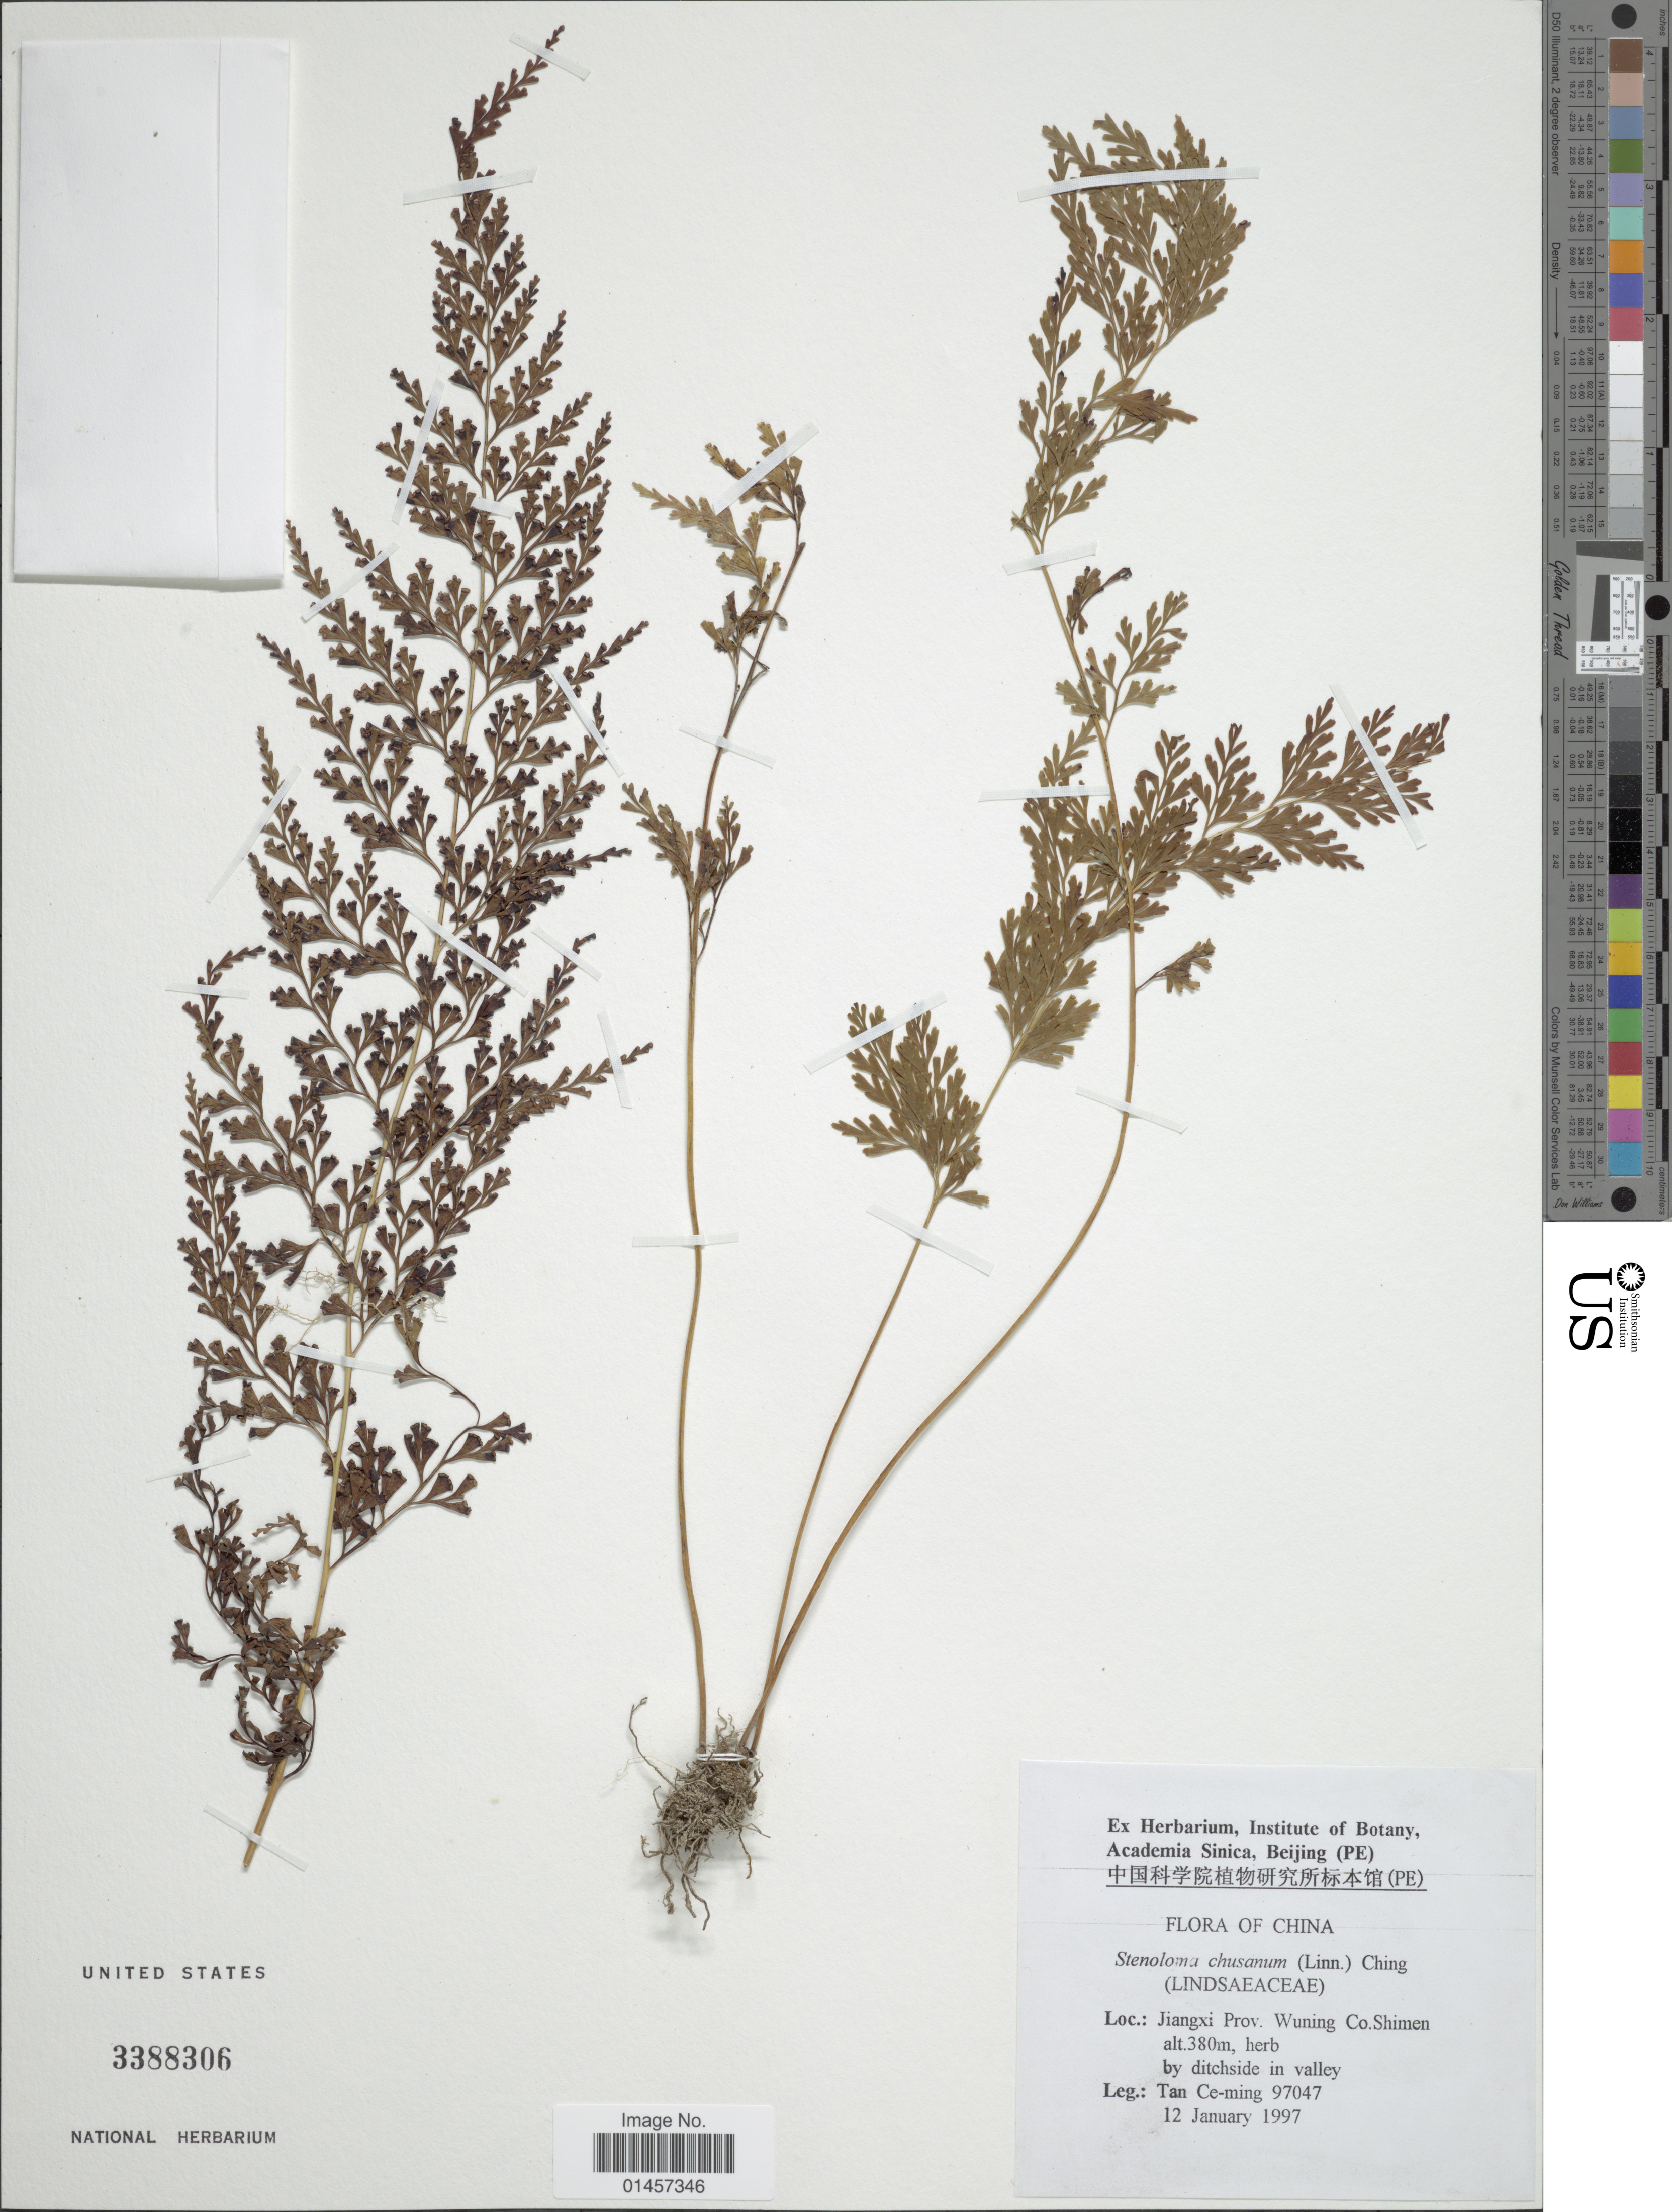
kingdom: Plantae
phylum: Tracheophyta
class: Polypodiopsida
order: Polypodiales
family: Lindsaeaceae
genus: Sphenomeris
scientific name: Sphenomeris sp.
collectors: T. Ce-ming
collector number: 97047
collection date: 1997-01-12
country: China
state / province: Jiangxi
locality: Jiangxi prov.: Wuning Co. Shimen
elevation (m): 380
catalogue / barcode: US 3388306